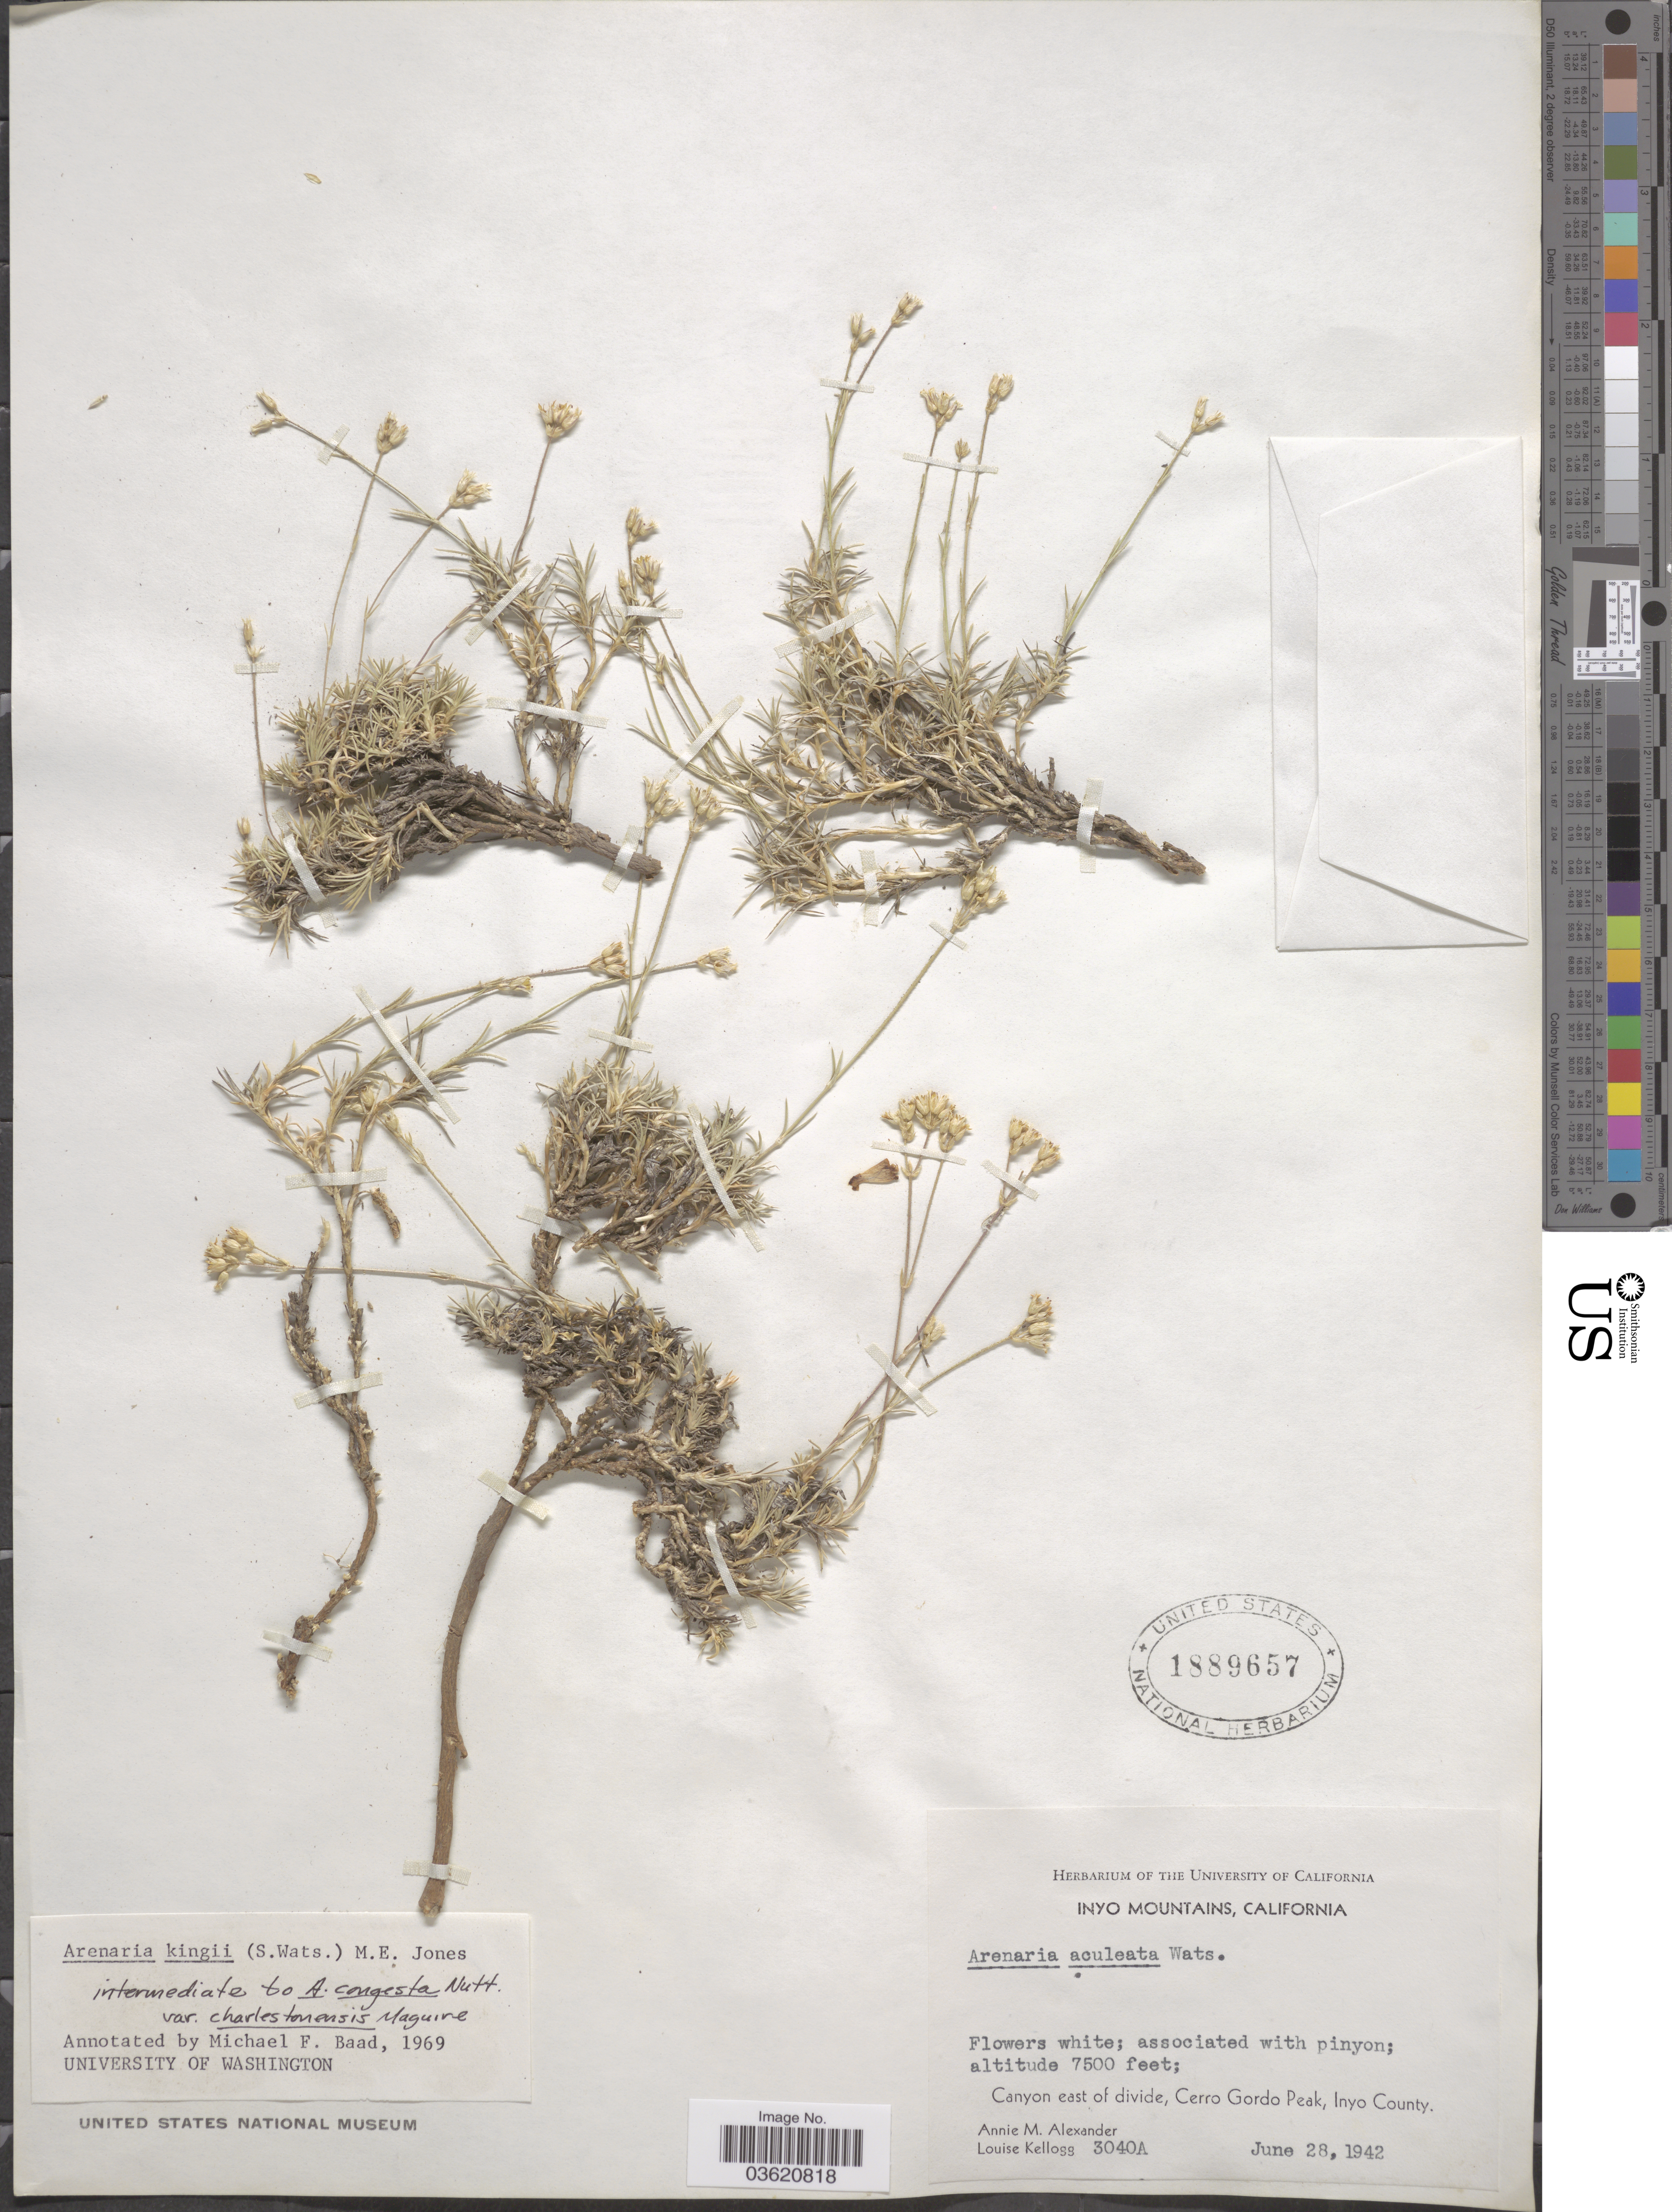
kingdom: Plantae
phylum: Tracheophyta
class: Magnoliopsida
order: Caryophyllales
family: Caryophyllaceae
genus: Eremogone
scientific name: Eremogone kingii var. glabrescens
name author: (S. Watson) Dorn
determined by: U.S. National Herbarium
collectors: A. M. Alexander & L. Kellogg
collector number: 3040A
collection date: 1942-06-28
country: United States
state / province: California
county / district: Inyo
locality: Inyo Mountains. Canyon east side of divide, Cerro Gordo Peak, Inyo County.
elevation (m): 2286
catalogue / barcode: US 1889657